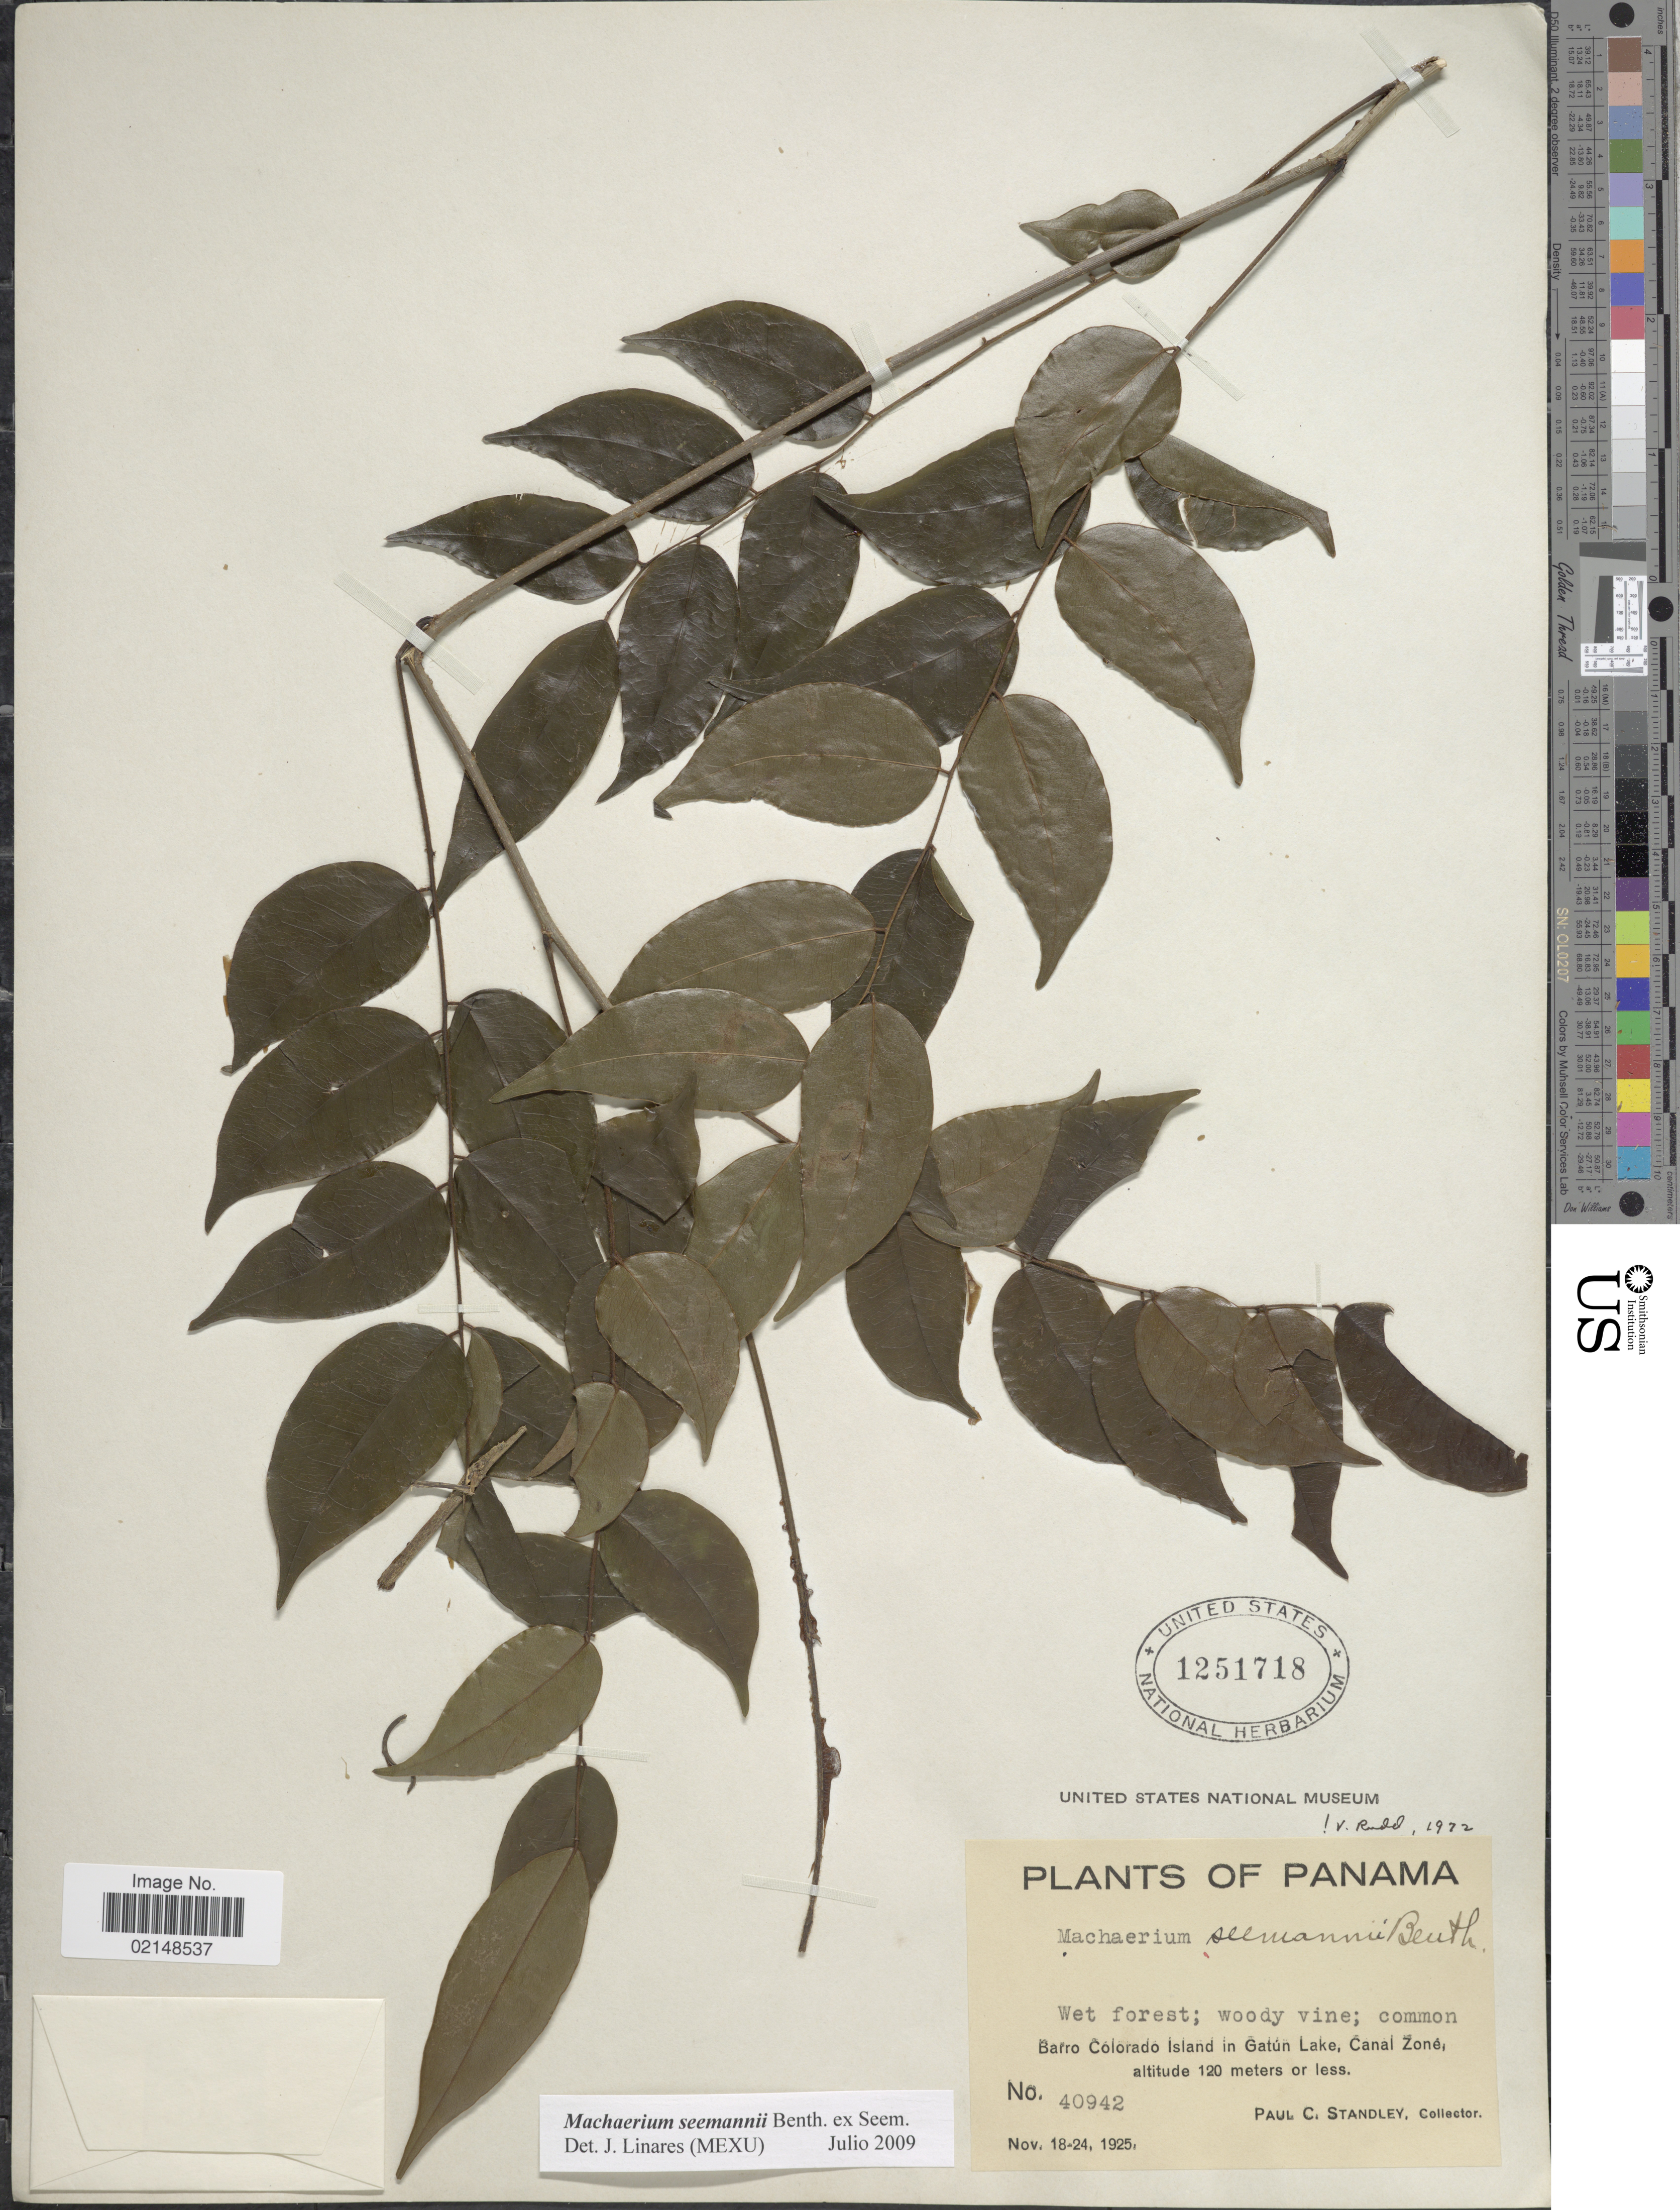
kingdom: Plantae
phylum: Tracheophyta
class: Magnoliopsida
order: Fabales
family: Fabaceae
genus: Machaerium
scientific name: Machaerium seemanni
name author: Benth. in Seem.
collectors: P. C. Standley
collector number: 40942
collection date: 1925-11-18/1925-11-24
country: Panama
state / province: Panamá Oeste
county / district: Canal Zone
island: Barro Colorado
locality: Barro Colorado Island in Gatun Lake, Canal Zone.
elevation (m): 120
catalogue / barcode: US 1251718